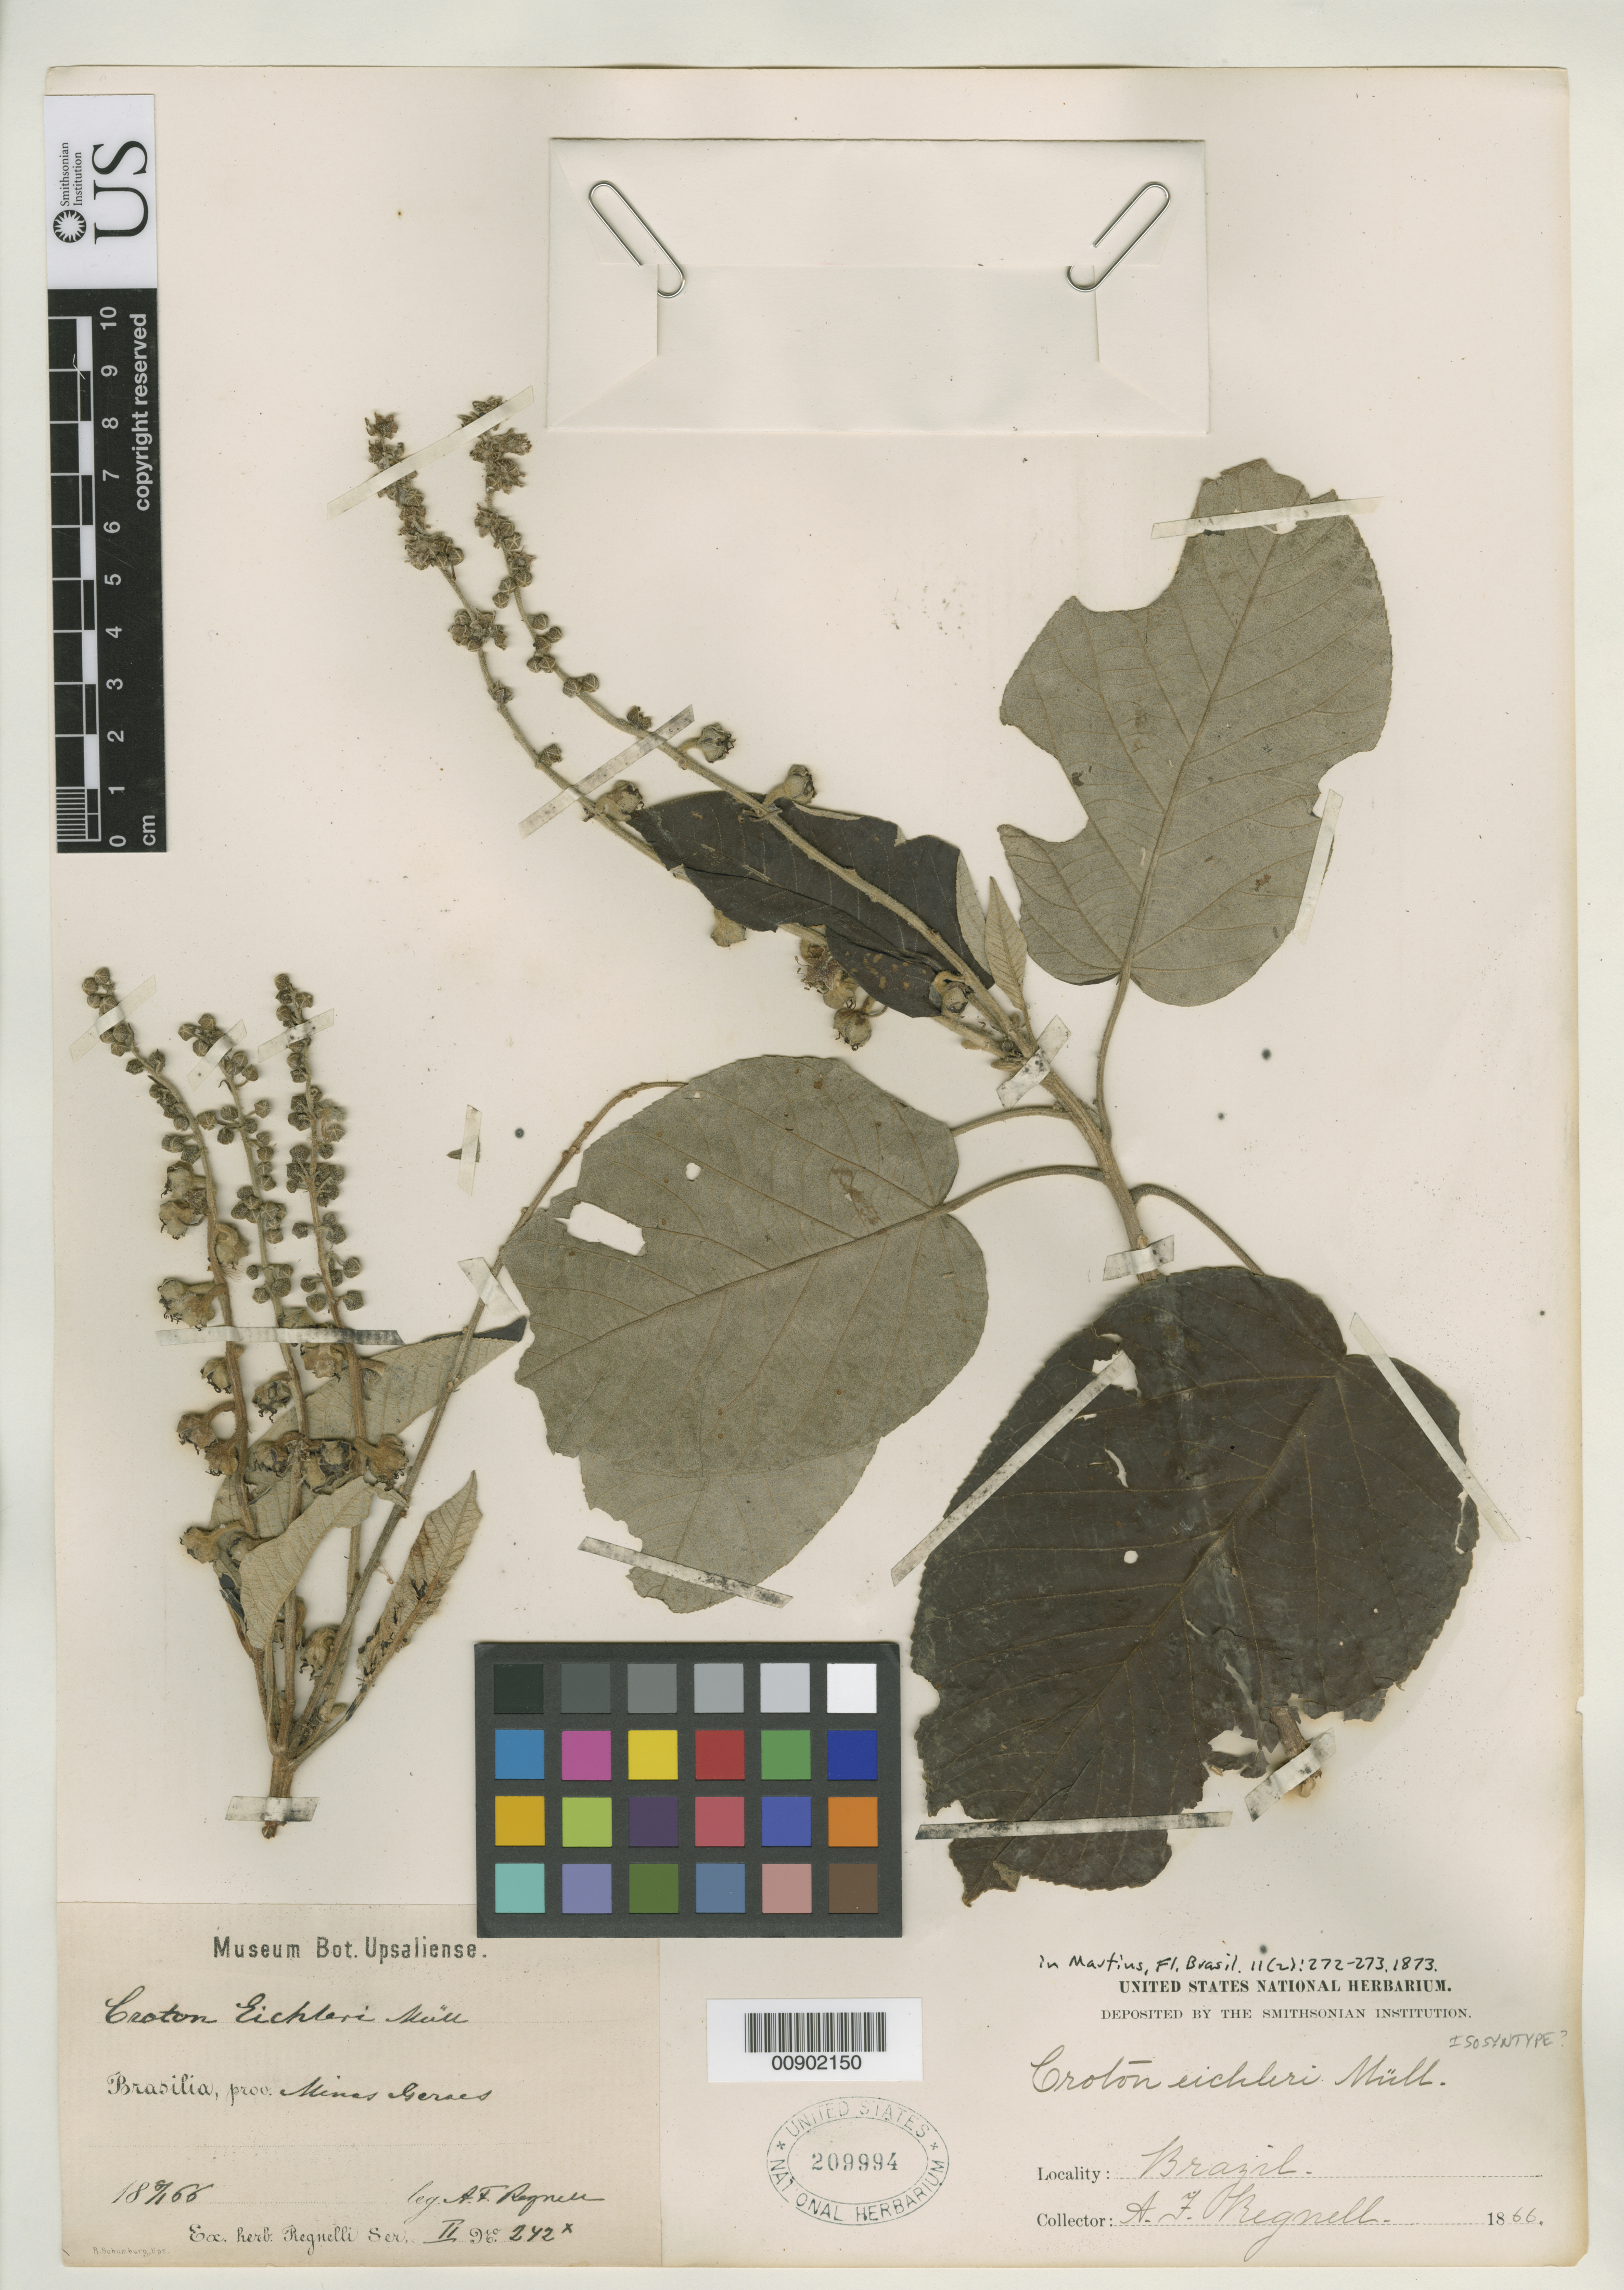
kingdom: Plantae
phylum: Tracheophyta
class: Magnoliopsida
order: Malpighiales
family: Euphorbiaceae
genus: Croton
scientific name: Croton eichleri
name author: Müll. Arg. in Mart.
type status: Possible Syntype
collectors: A. F. Regnell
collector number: II 242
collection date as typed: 1866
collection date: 1866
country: Brazil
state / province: Minas Gerais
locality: Brasilia, prov. Minas Geraes. [Protologue, "Habitat ad Porto do Rio Cervo inter Ouro fino et Caldas: Regnell n. 242*"]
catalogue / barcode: US 209994